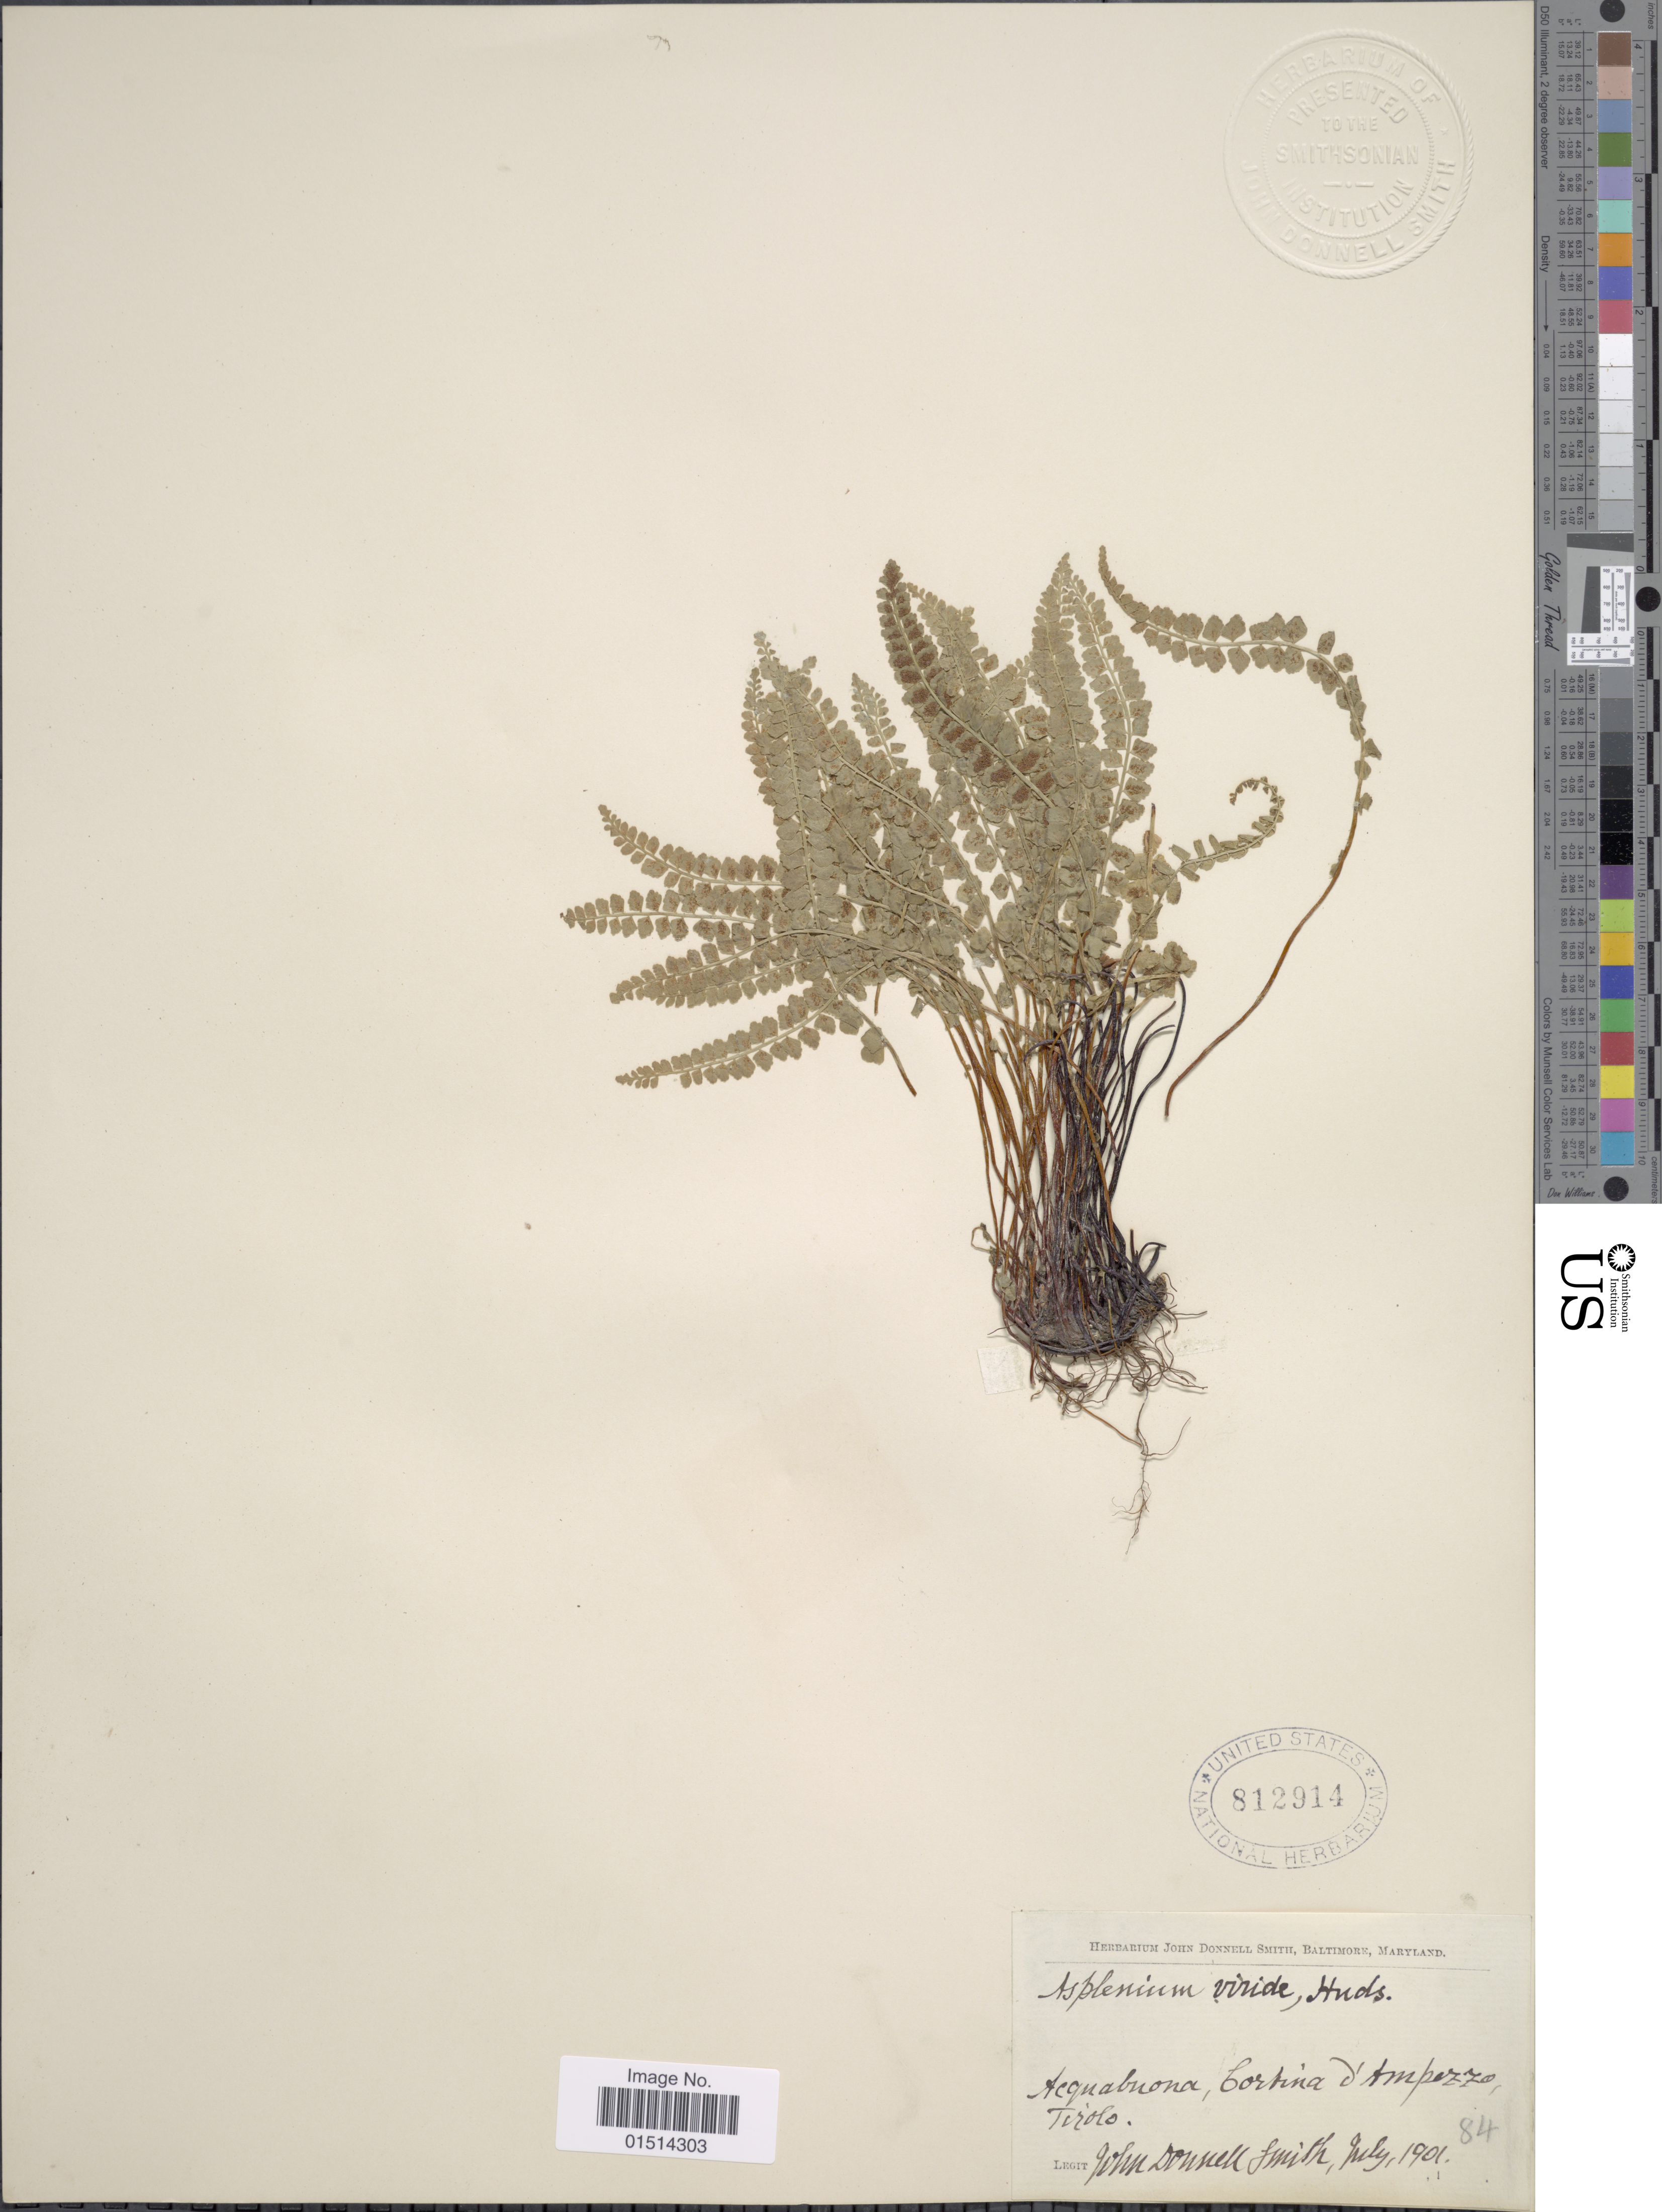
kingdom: Plantae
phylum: Tracheophyta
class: Polypodiopsida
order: Polypodiales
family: Aspleniaceae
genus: Asplenium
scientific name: Asplenium viride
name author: Huds.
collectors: J. Donnell Smith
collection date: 1901-07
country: Italy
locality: Acqnabnona, Cortina D'Ampazzo,Tirolo [interpreted]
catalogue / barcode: US 812914